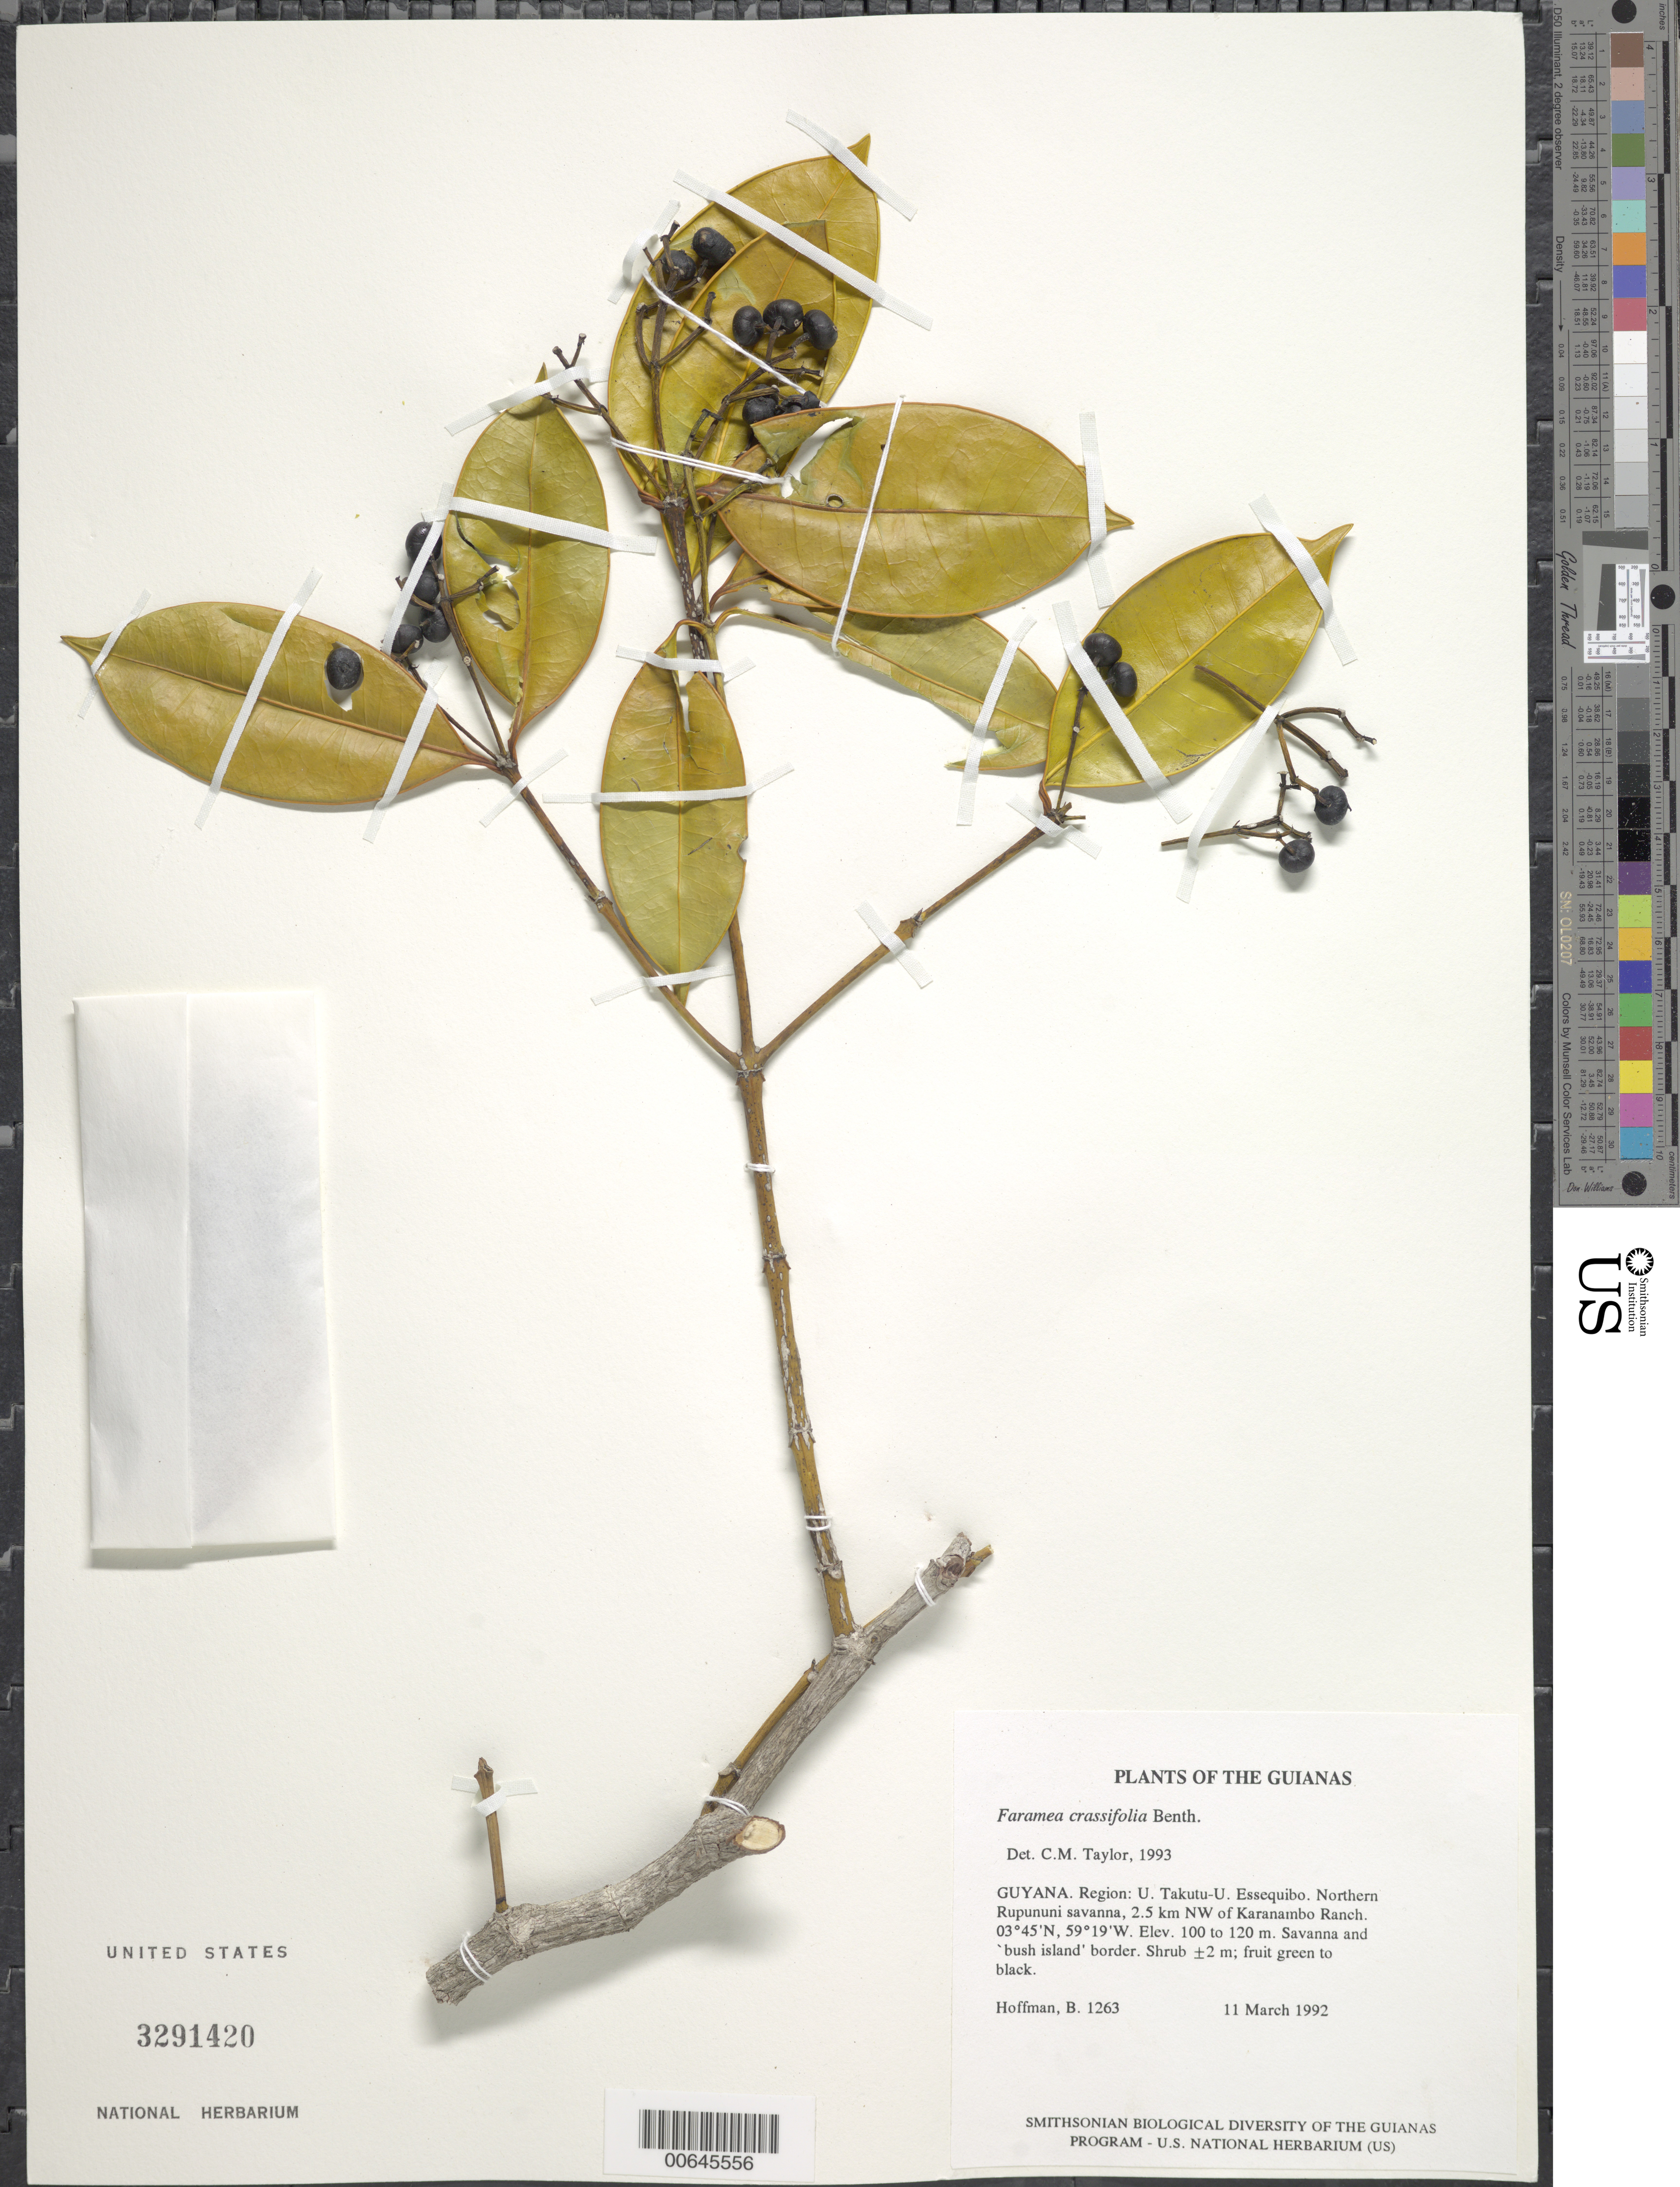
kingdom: Plantae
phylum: Tracheophyta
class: Magnoliopsida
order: Gentianales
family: Rubiaceae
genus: Faramea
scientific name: Faramea crassifolia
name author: Benth.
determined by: Taylor, Charlotte M.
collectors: B. Hoffman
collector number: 1263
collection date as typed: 11 March 1992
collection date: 1992-03-11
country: Guyana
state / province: U. Takutu-U. Essequibo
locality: Northern Rupununi savanna, 2.5 km NW of Karanambo Ranch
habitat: Savanna and "bush island" border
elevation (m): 100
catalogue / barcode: US 3291420